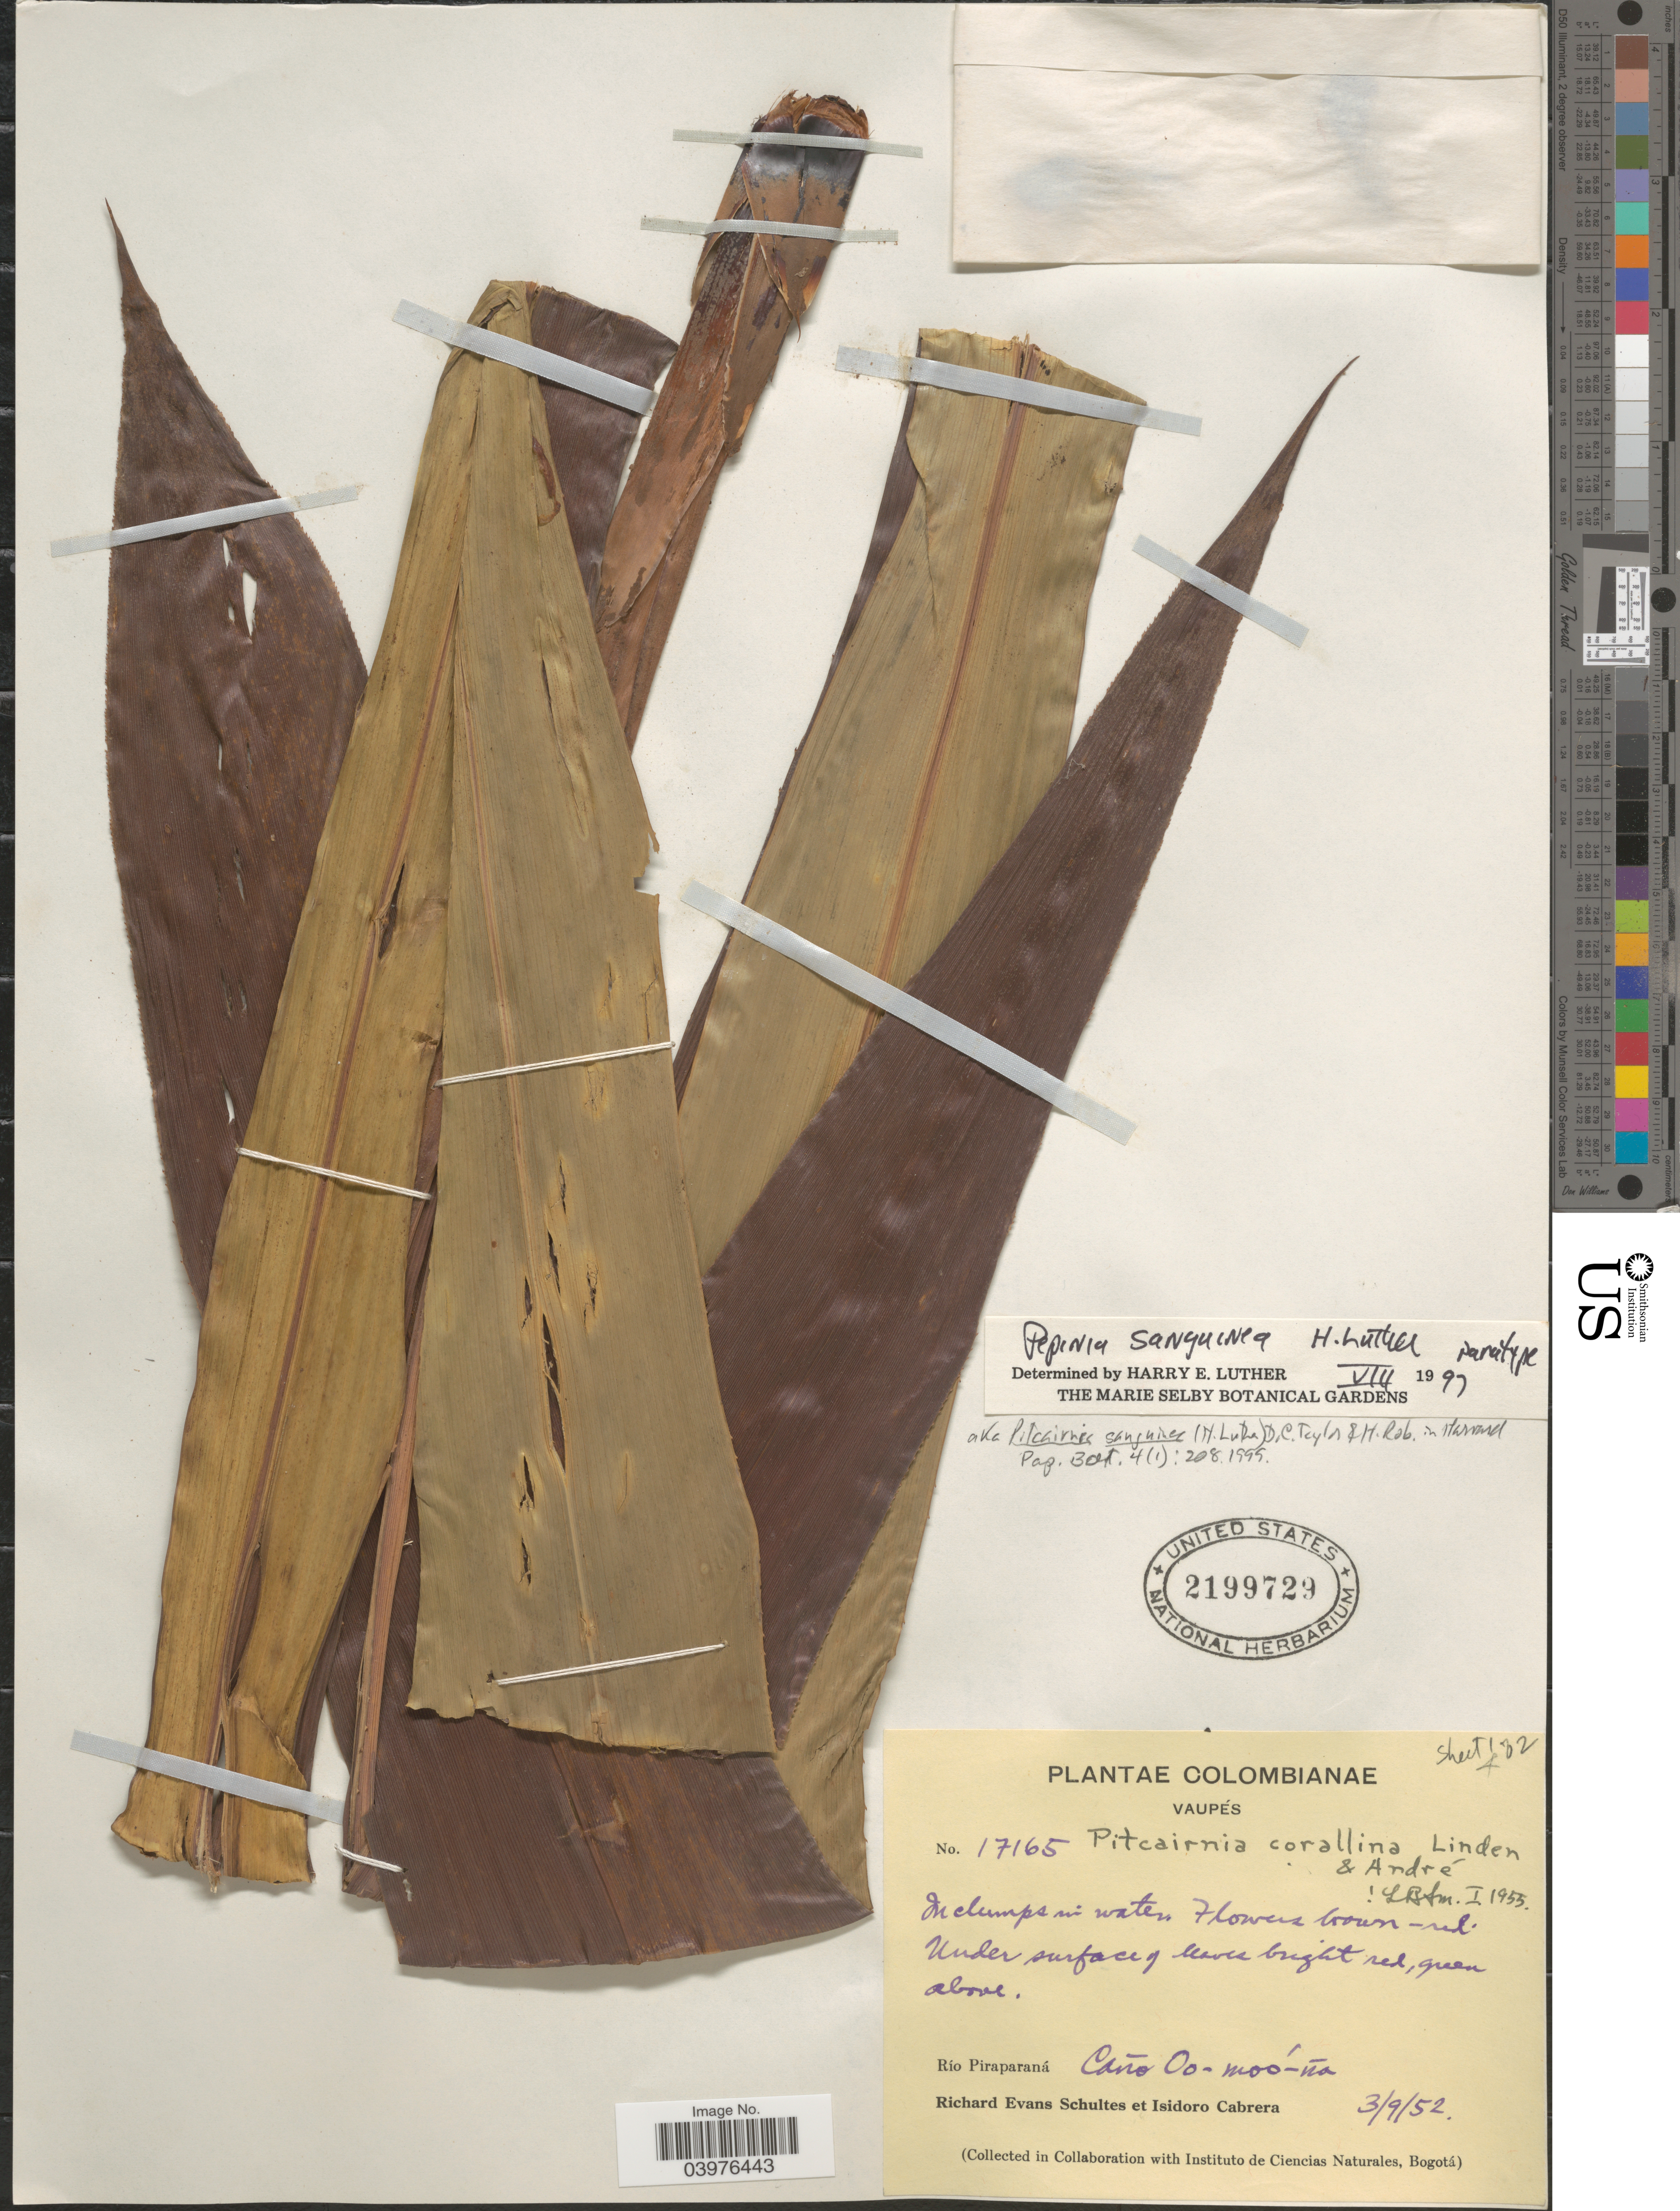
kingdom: Plantae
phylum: Tracheophyta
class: Liliopsida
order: Poales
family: Bromeliaceae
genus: Pitcairnia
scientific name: Pitcairnia sanguinea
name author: (H. Luther) D.C. Taylor & H. Rob.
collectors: R. E. Schultes & I. Cabrera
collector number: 17165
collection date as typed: Transcribed d/m/y: 3/9/52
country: Colombia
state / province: Vaupés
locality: Río Piraparaná Caño Oo-moó-ña.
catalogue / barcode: US 2199729